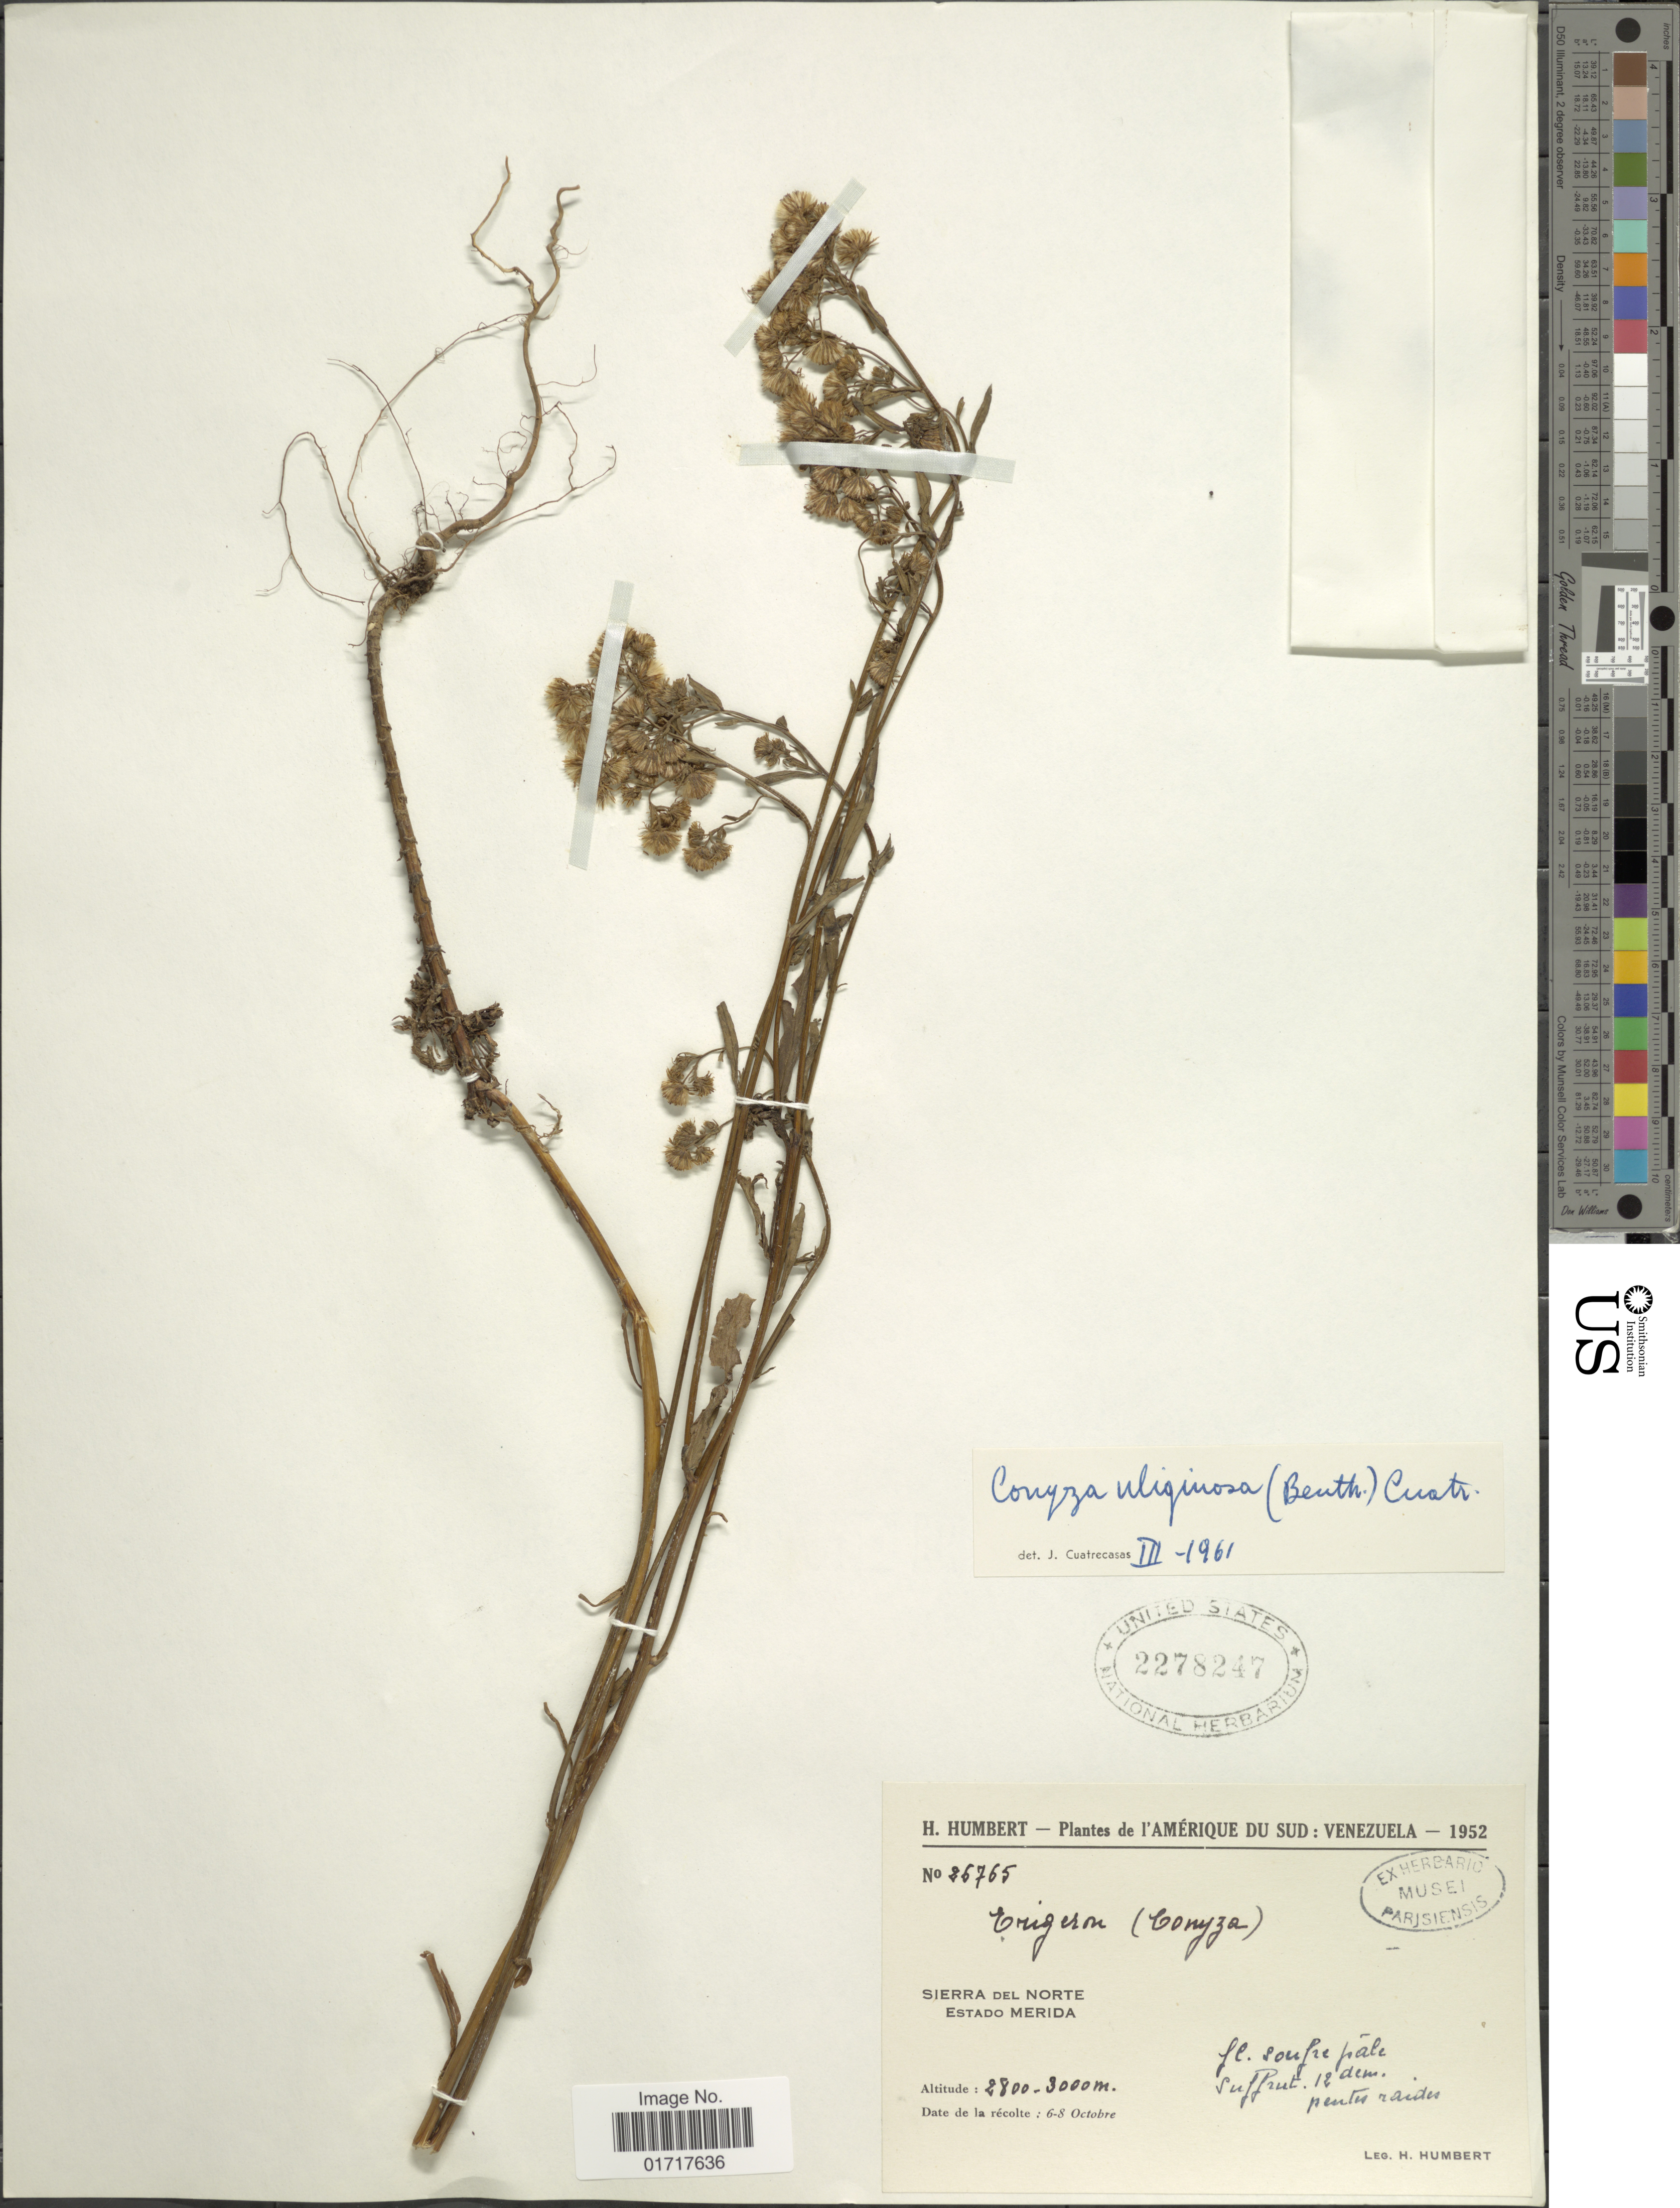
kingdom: Plantae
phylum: Tracheophyta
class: Magnoliopsida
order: Asterales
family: Asteraceae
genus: Conyza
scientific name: Conyza uliginosa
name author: (Benth.) Cuatrec.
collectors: H. Humbert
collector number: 26765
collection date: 1952-10-06/1952-10-08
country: Venezuela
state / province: Mérida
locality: Sierra del Norte, Estado Merida.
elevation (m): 2800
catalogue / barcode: US 2278247